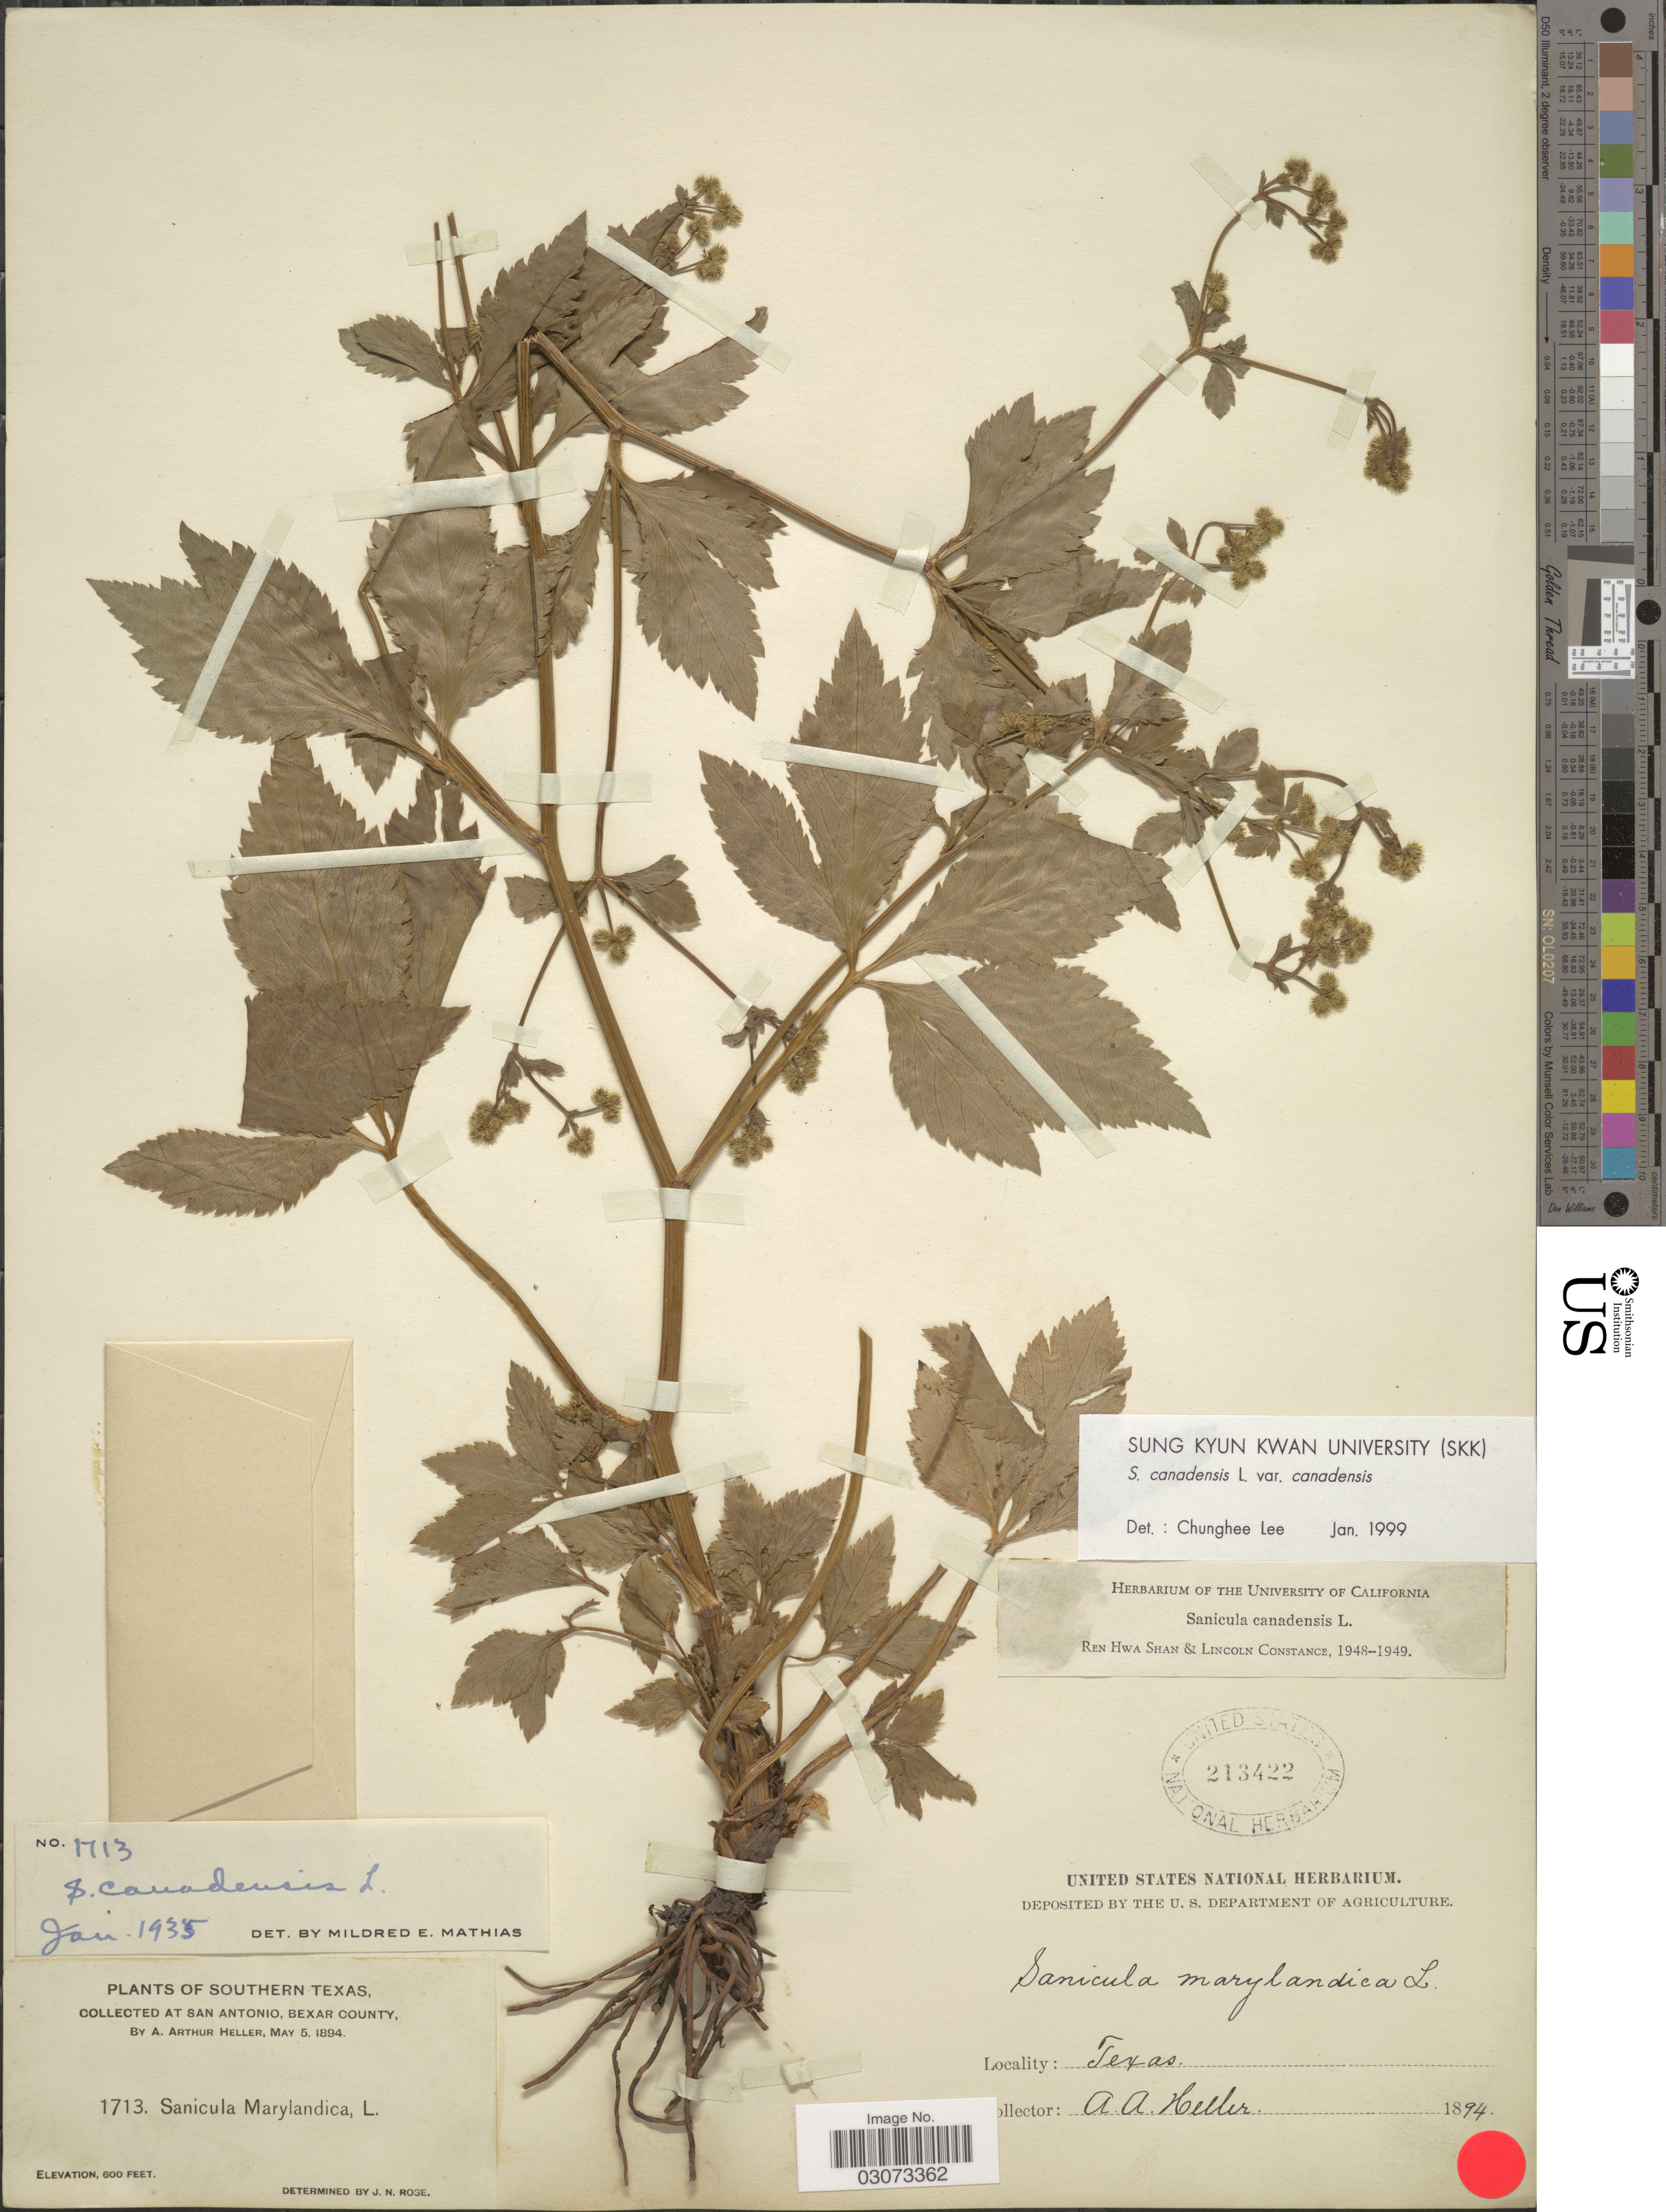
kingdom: Plantae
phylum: Tracheophyta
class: Magnoliopsida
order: Apiales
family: Apiaceae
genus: Sanicula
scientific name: Sanicula canadensis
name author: L.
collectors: A. A. Heller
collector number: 1713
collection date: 1894-05-05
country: United States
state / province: Texas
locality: Southern Texas. San Antonio, Bexar County.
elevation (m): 183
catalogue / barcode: US 213422